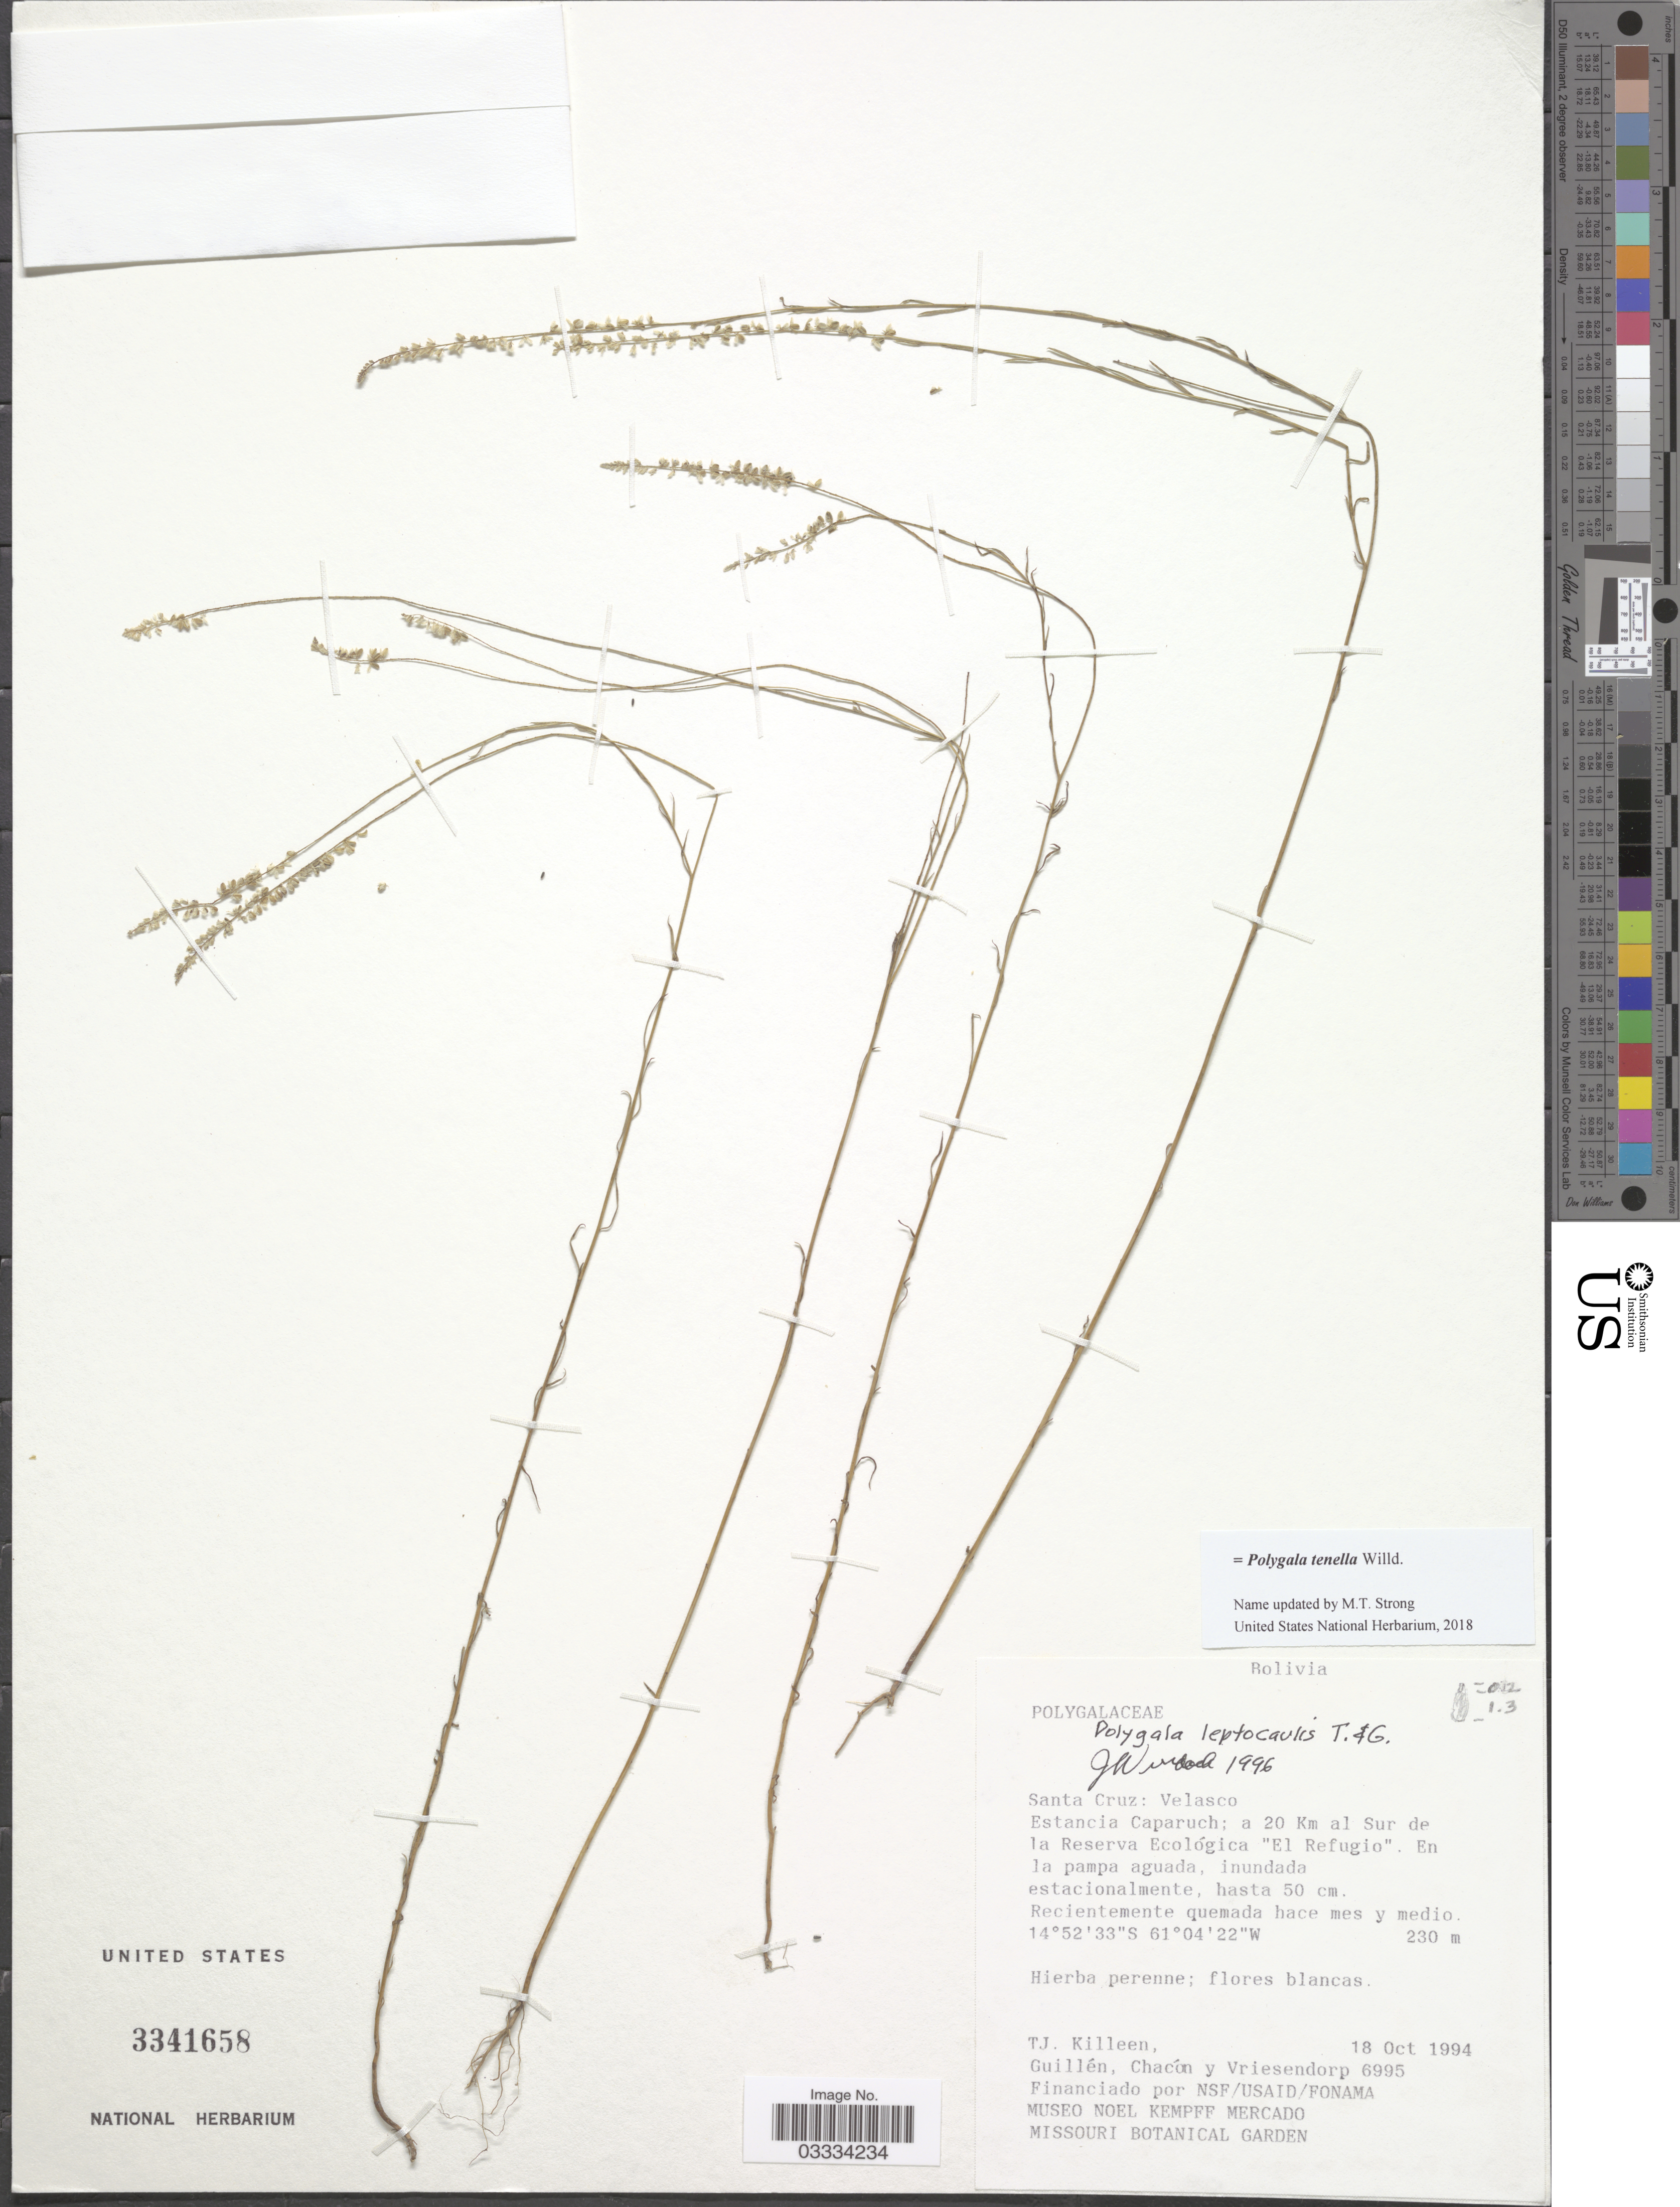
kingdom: Plantae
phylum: Tracheophyta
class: Magnoliopsida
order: Fabales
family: Polygalaceae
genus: Polygala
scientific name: Polygala tenella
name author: Willd.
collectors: T. J. Killeen, -- Guillen, -. Chacon & Vriesendorp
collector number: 6995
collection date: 1994-10-18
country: Bolivia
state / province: Santa Cruz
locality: Velasco. Estancia Caparuch: a 20 Km al Sur de la Reserva Ecológica "El Refugio". En la pampa aguada.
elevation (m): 230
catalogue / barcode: US 3341658